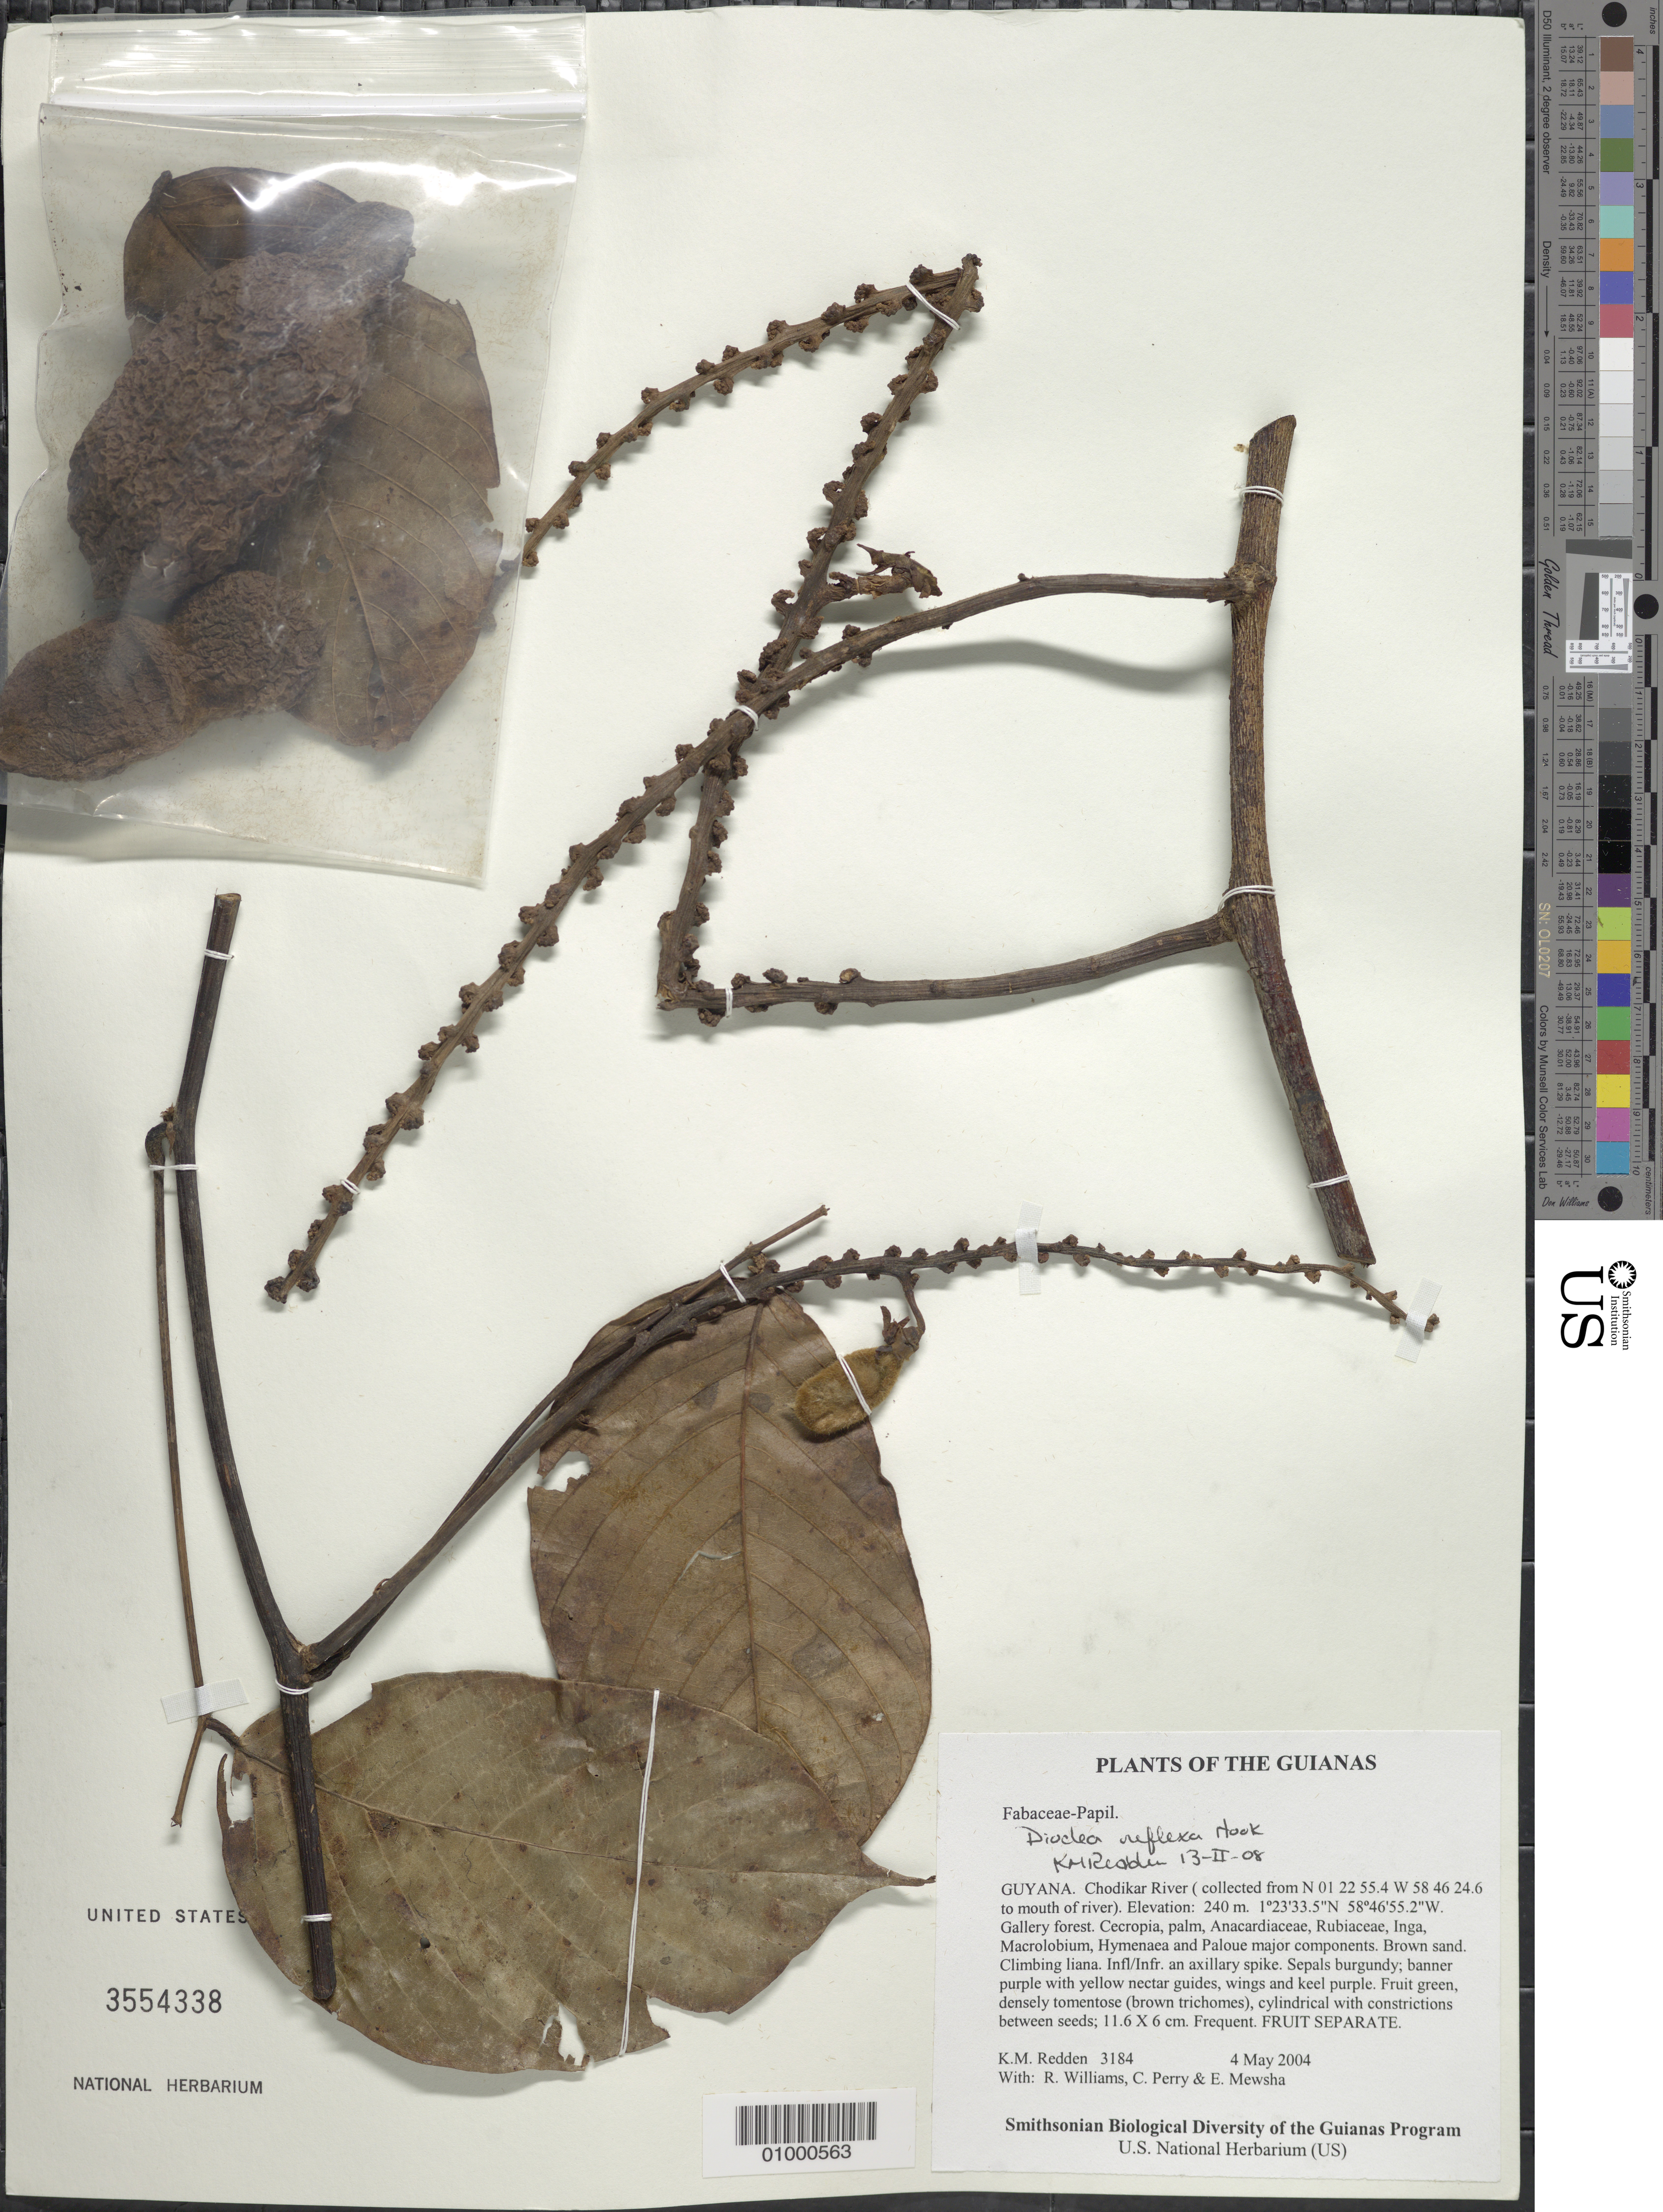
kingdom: Plantae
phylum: Tracheophyta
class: Magnoliopsida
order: Fabales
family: Fabaceae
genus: Macropsychanthus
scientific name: Macropsychanthus comosus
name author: (G. Mey.) L.P. Queiroz & Snak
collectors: K. M. Redden, R. Williams, C. Perry & E. Mewsha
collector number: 3184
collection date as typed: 4 May 2004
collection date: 2004-05-04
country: Guyana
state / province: U. Takutu-U. Essequibo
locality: Chodikar River ( collected from N 01 22 55.4 W 58 46 24.6 to mouth of river)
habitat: Gallery forest. Cecropia, palm, Anacardiaceae, Rubiaceae, Inga, Macrolobium, Hymenaea and Paloue major components. Brown sand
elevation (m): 240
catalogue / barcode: US 3554338